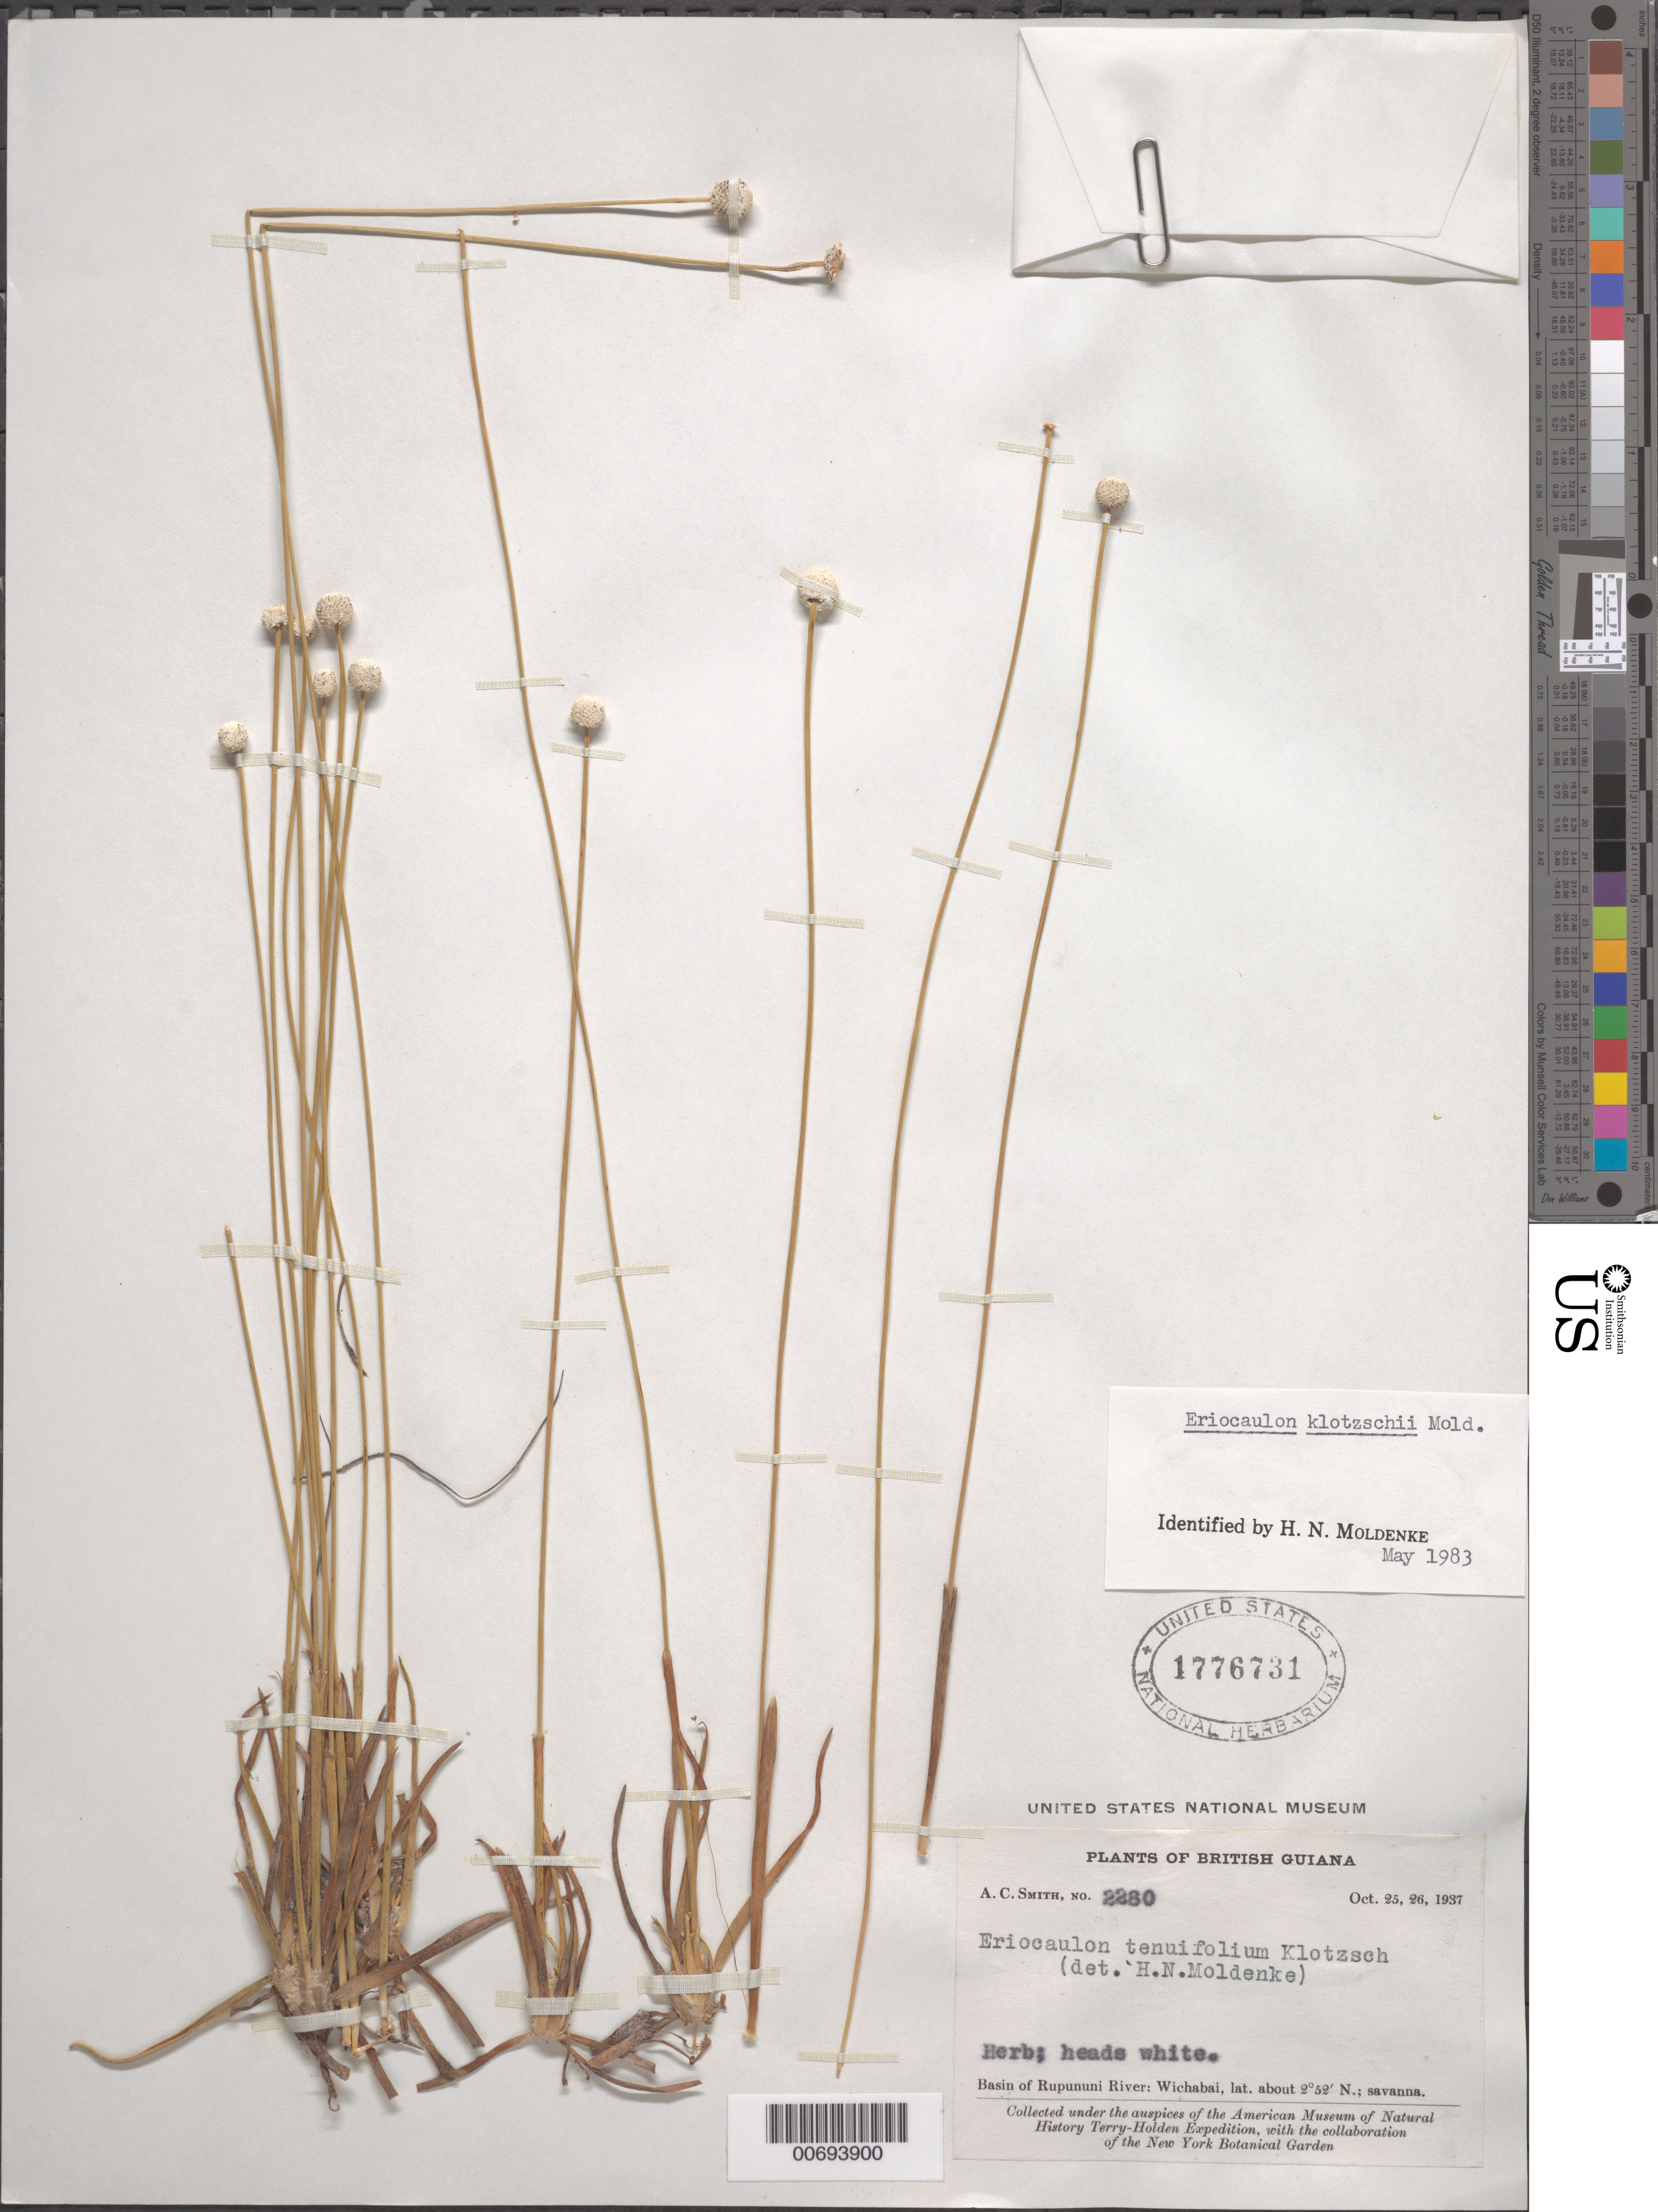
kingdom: Plantae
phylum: Tracheophyta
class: Liliopsida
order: Poales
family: Eriocaulaceae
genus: Eriocaulon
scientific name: Eriocaulon tenuifolium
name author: Klotzsch ex Körn.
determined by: Moldenke, H. N.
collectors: A. C. Smith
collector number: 2280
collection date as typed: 25-Oct-37 to 26-Oct-37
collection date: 1937-10-25/1937-10-26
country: Guyana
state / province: U. Takutu-U. Essequibo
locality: Wichabai, Rupununi River basin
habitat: Savanna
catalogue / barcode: US 1776731